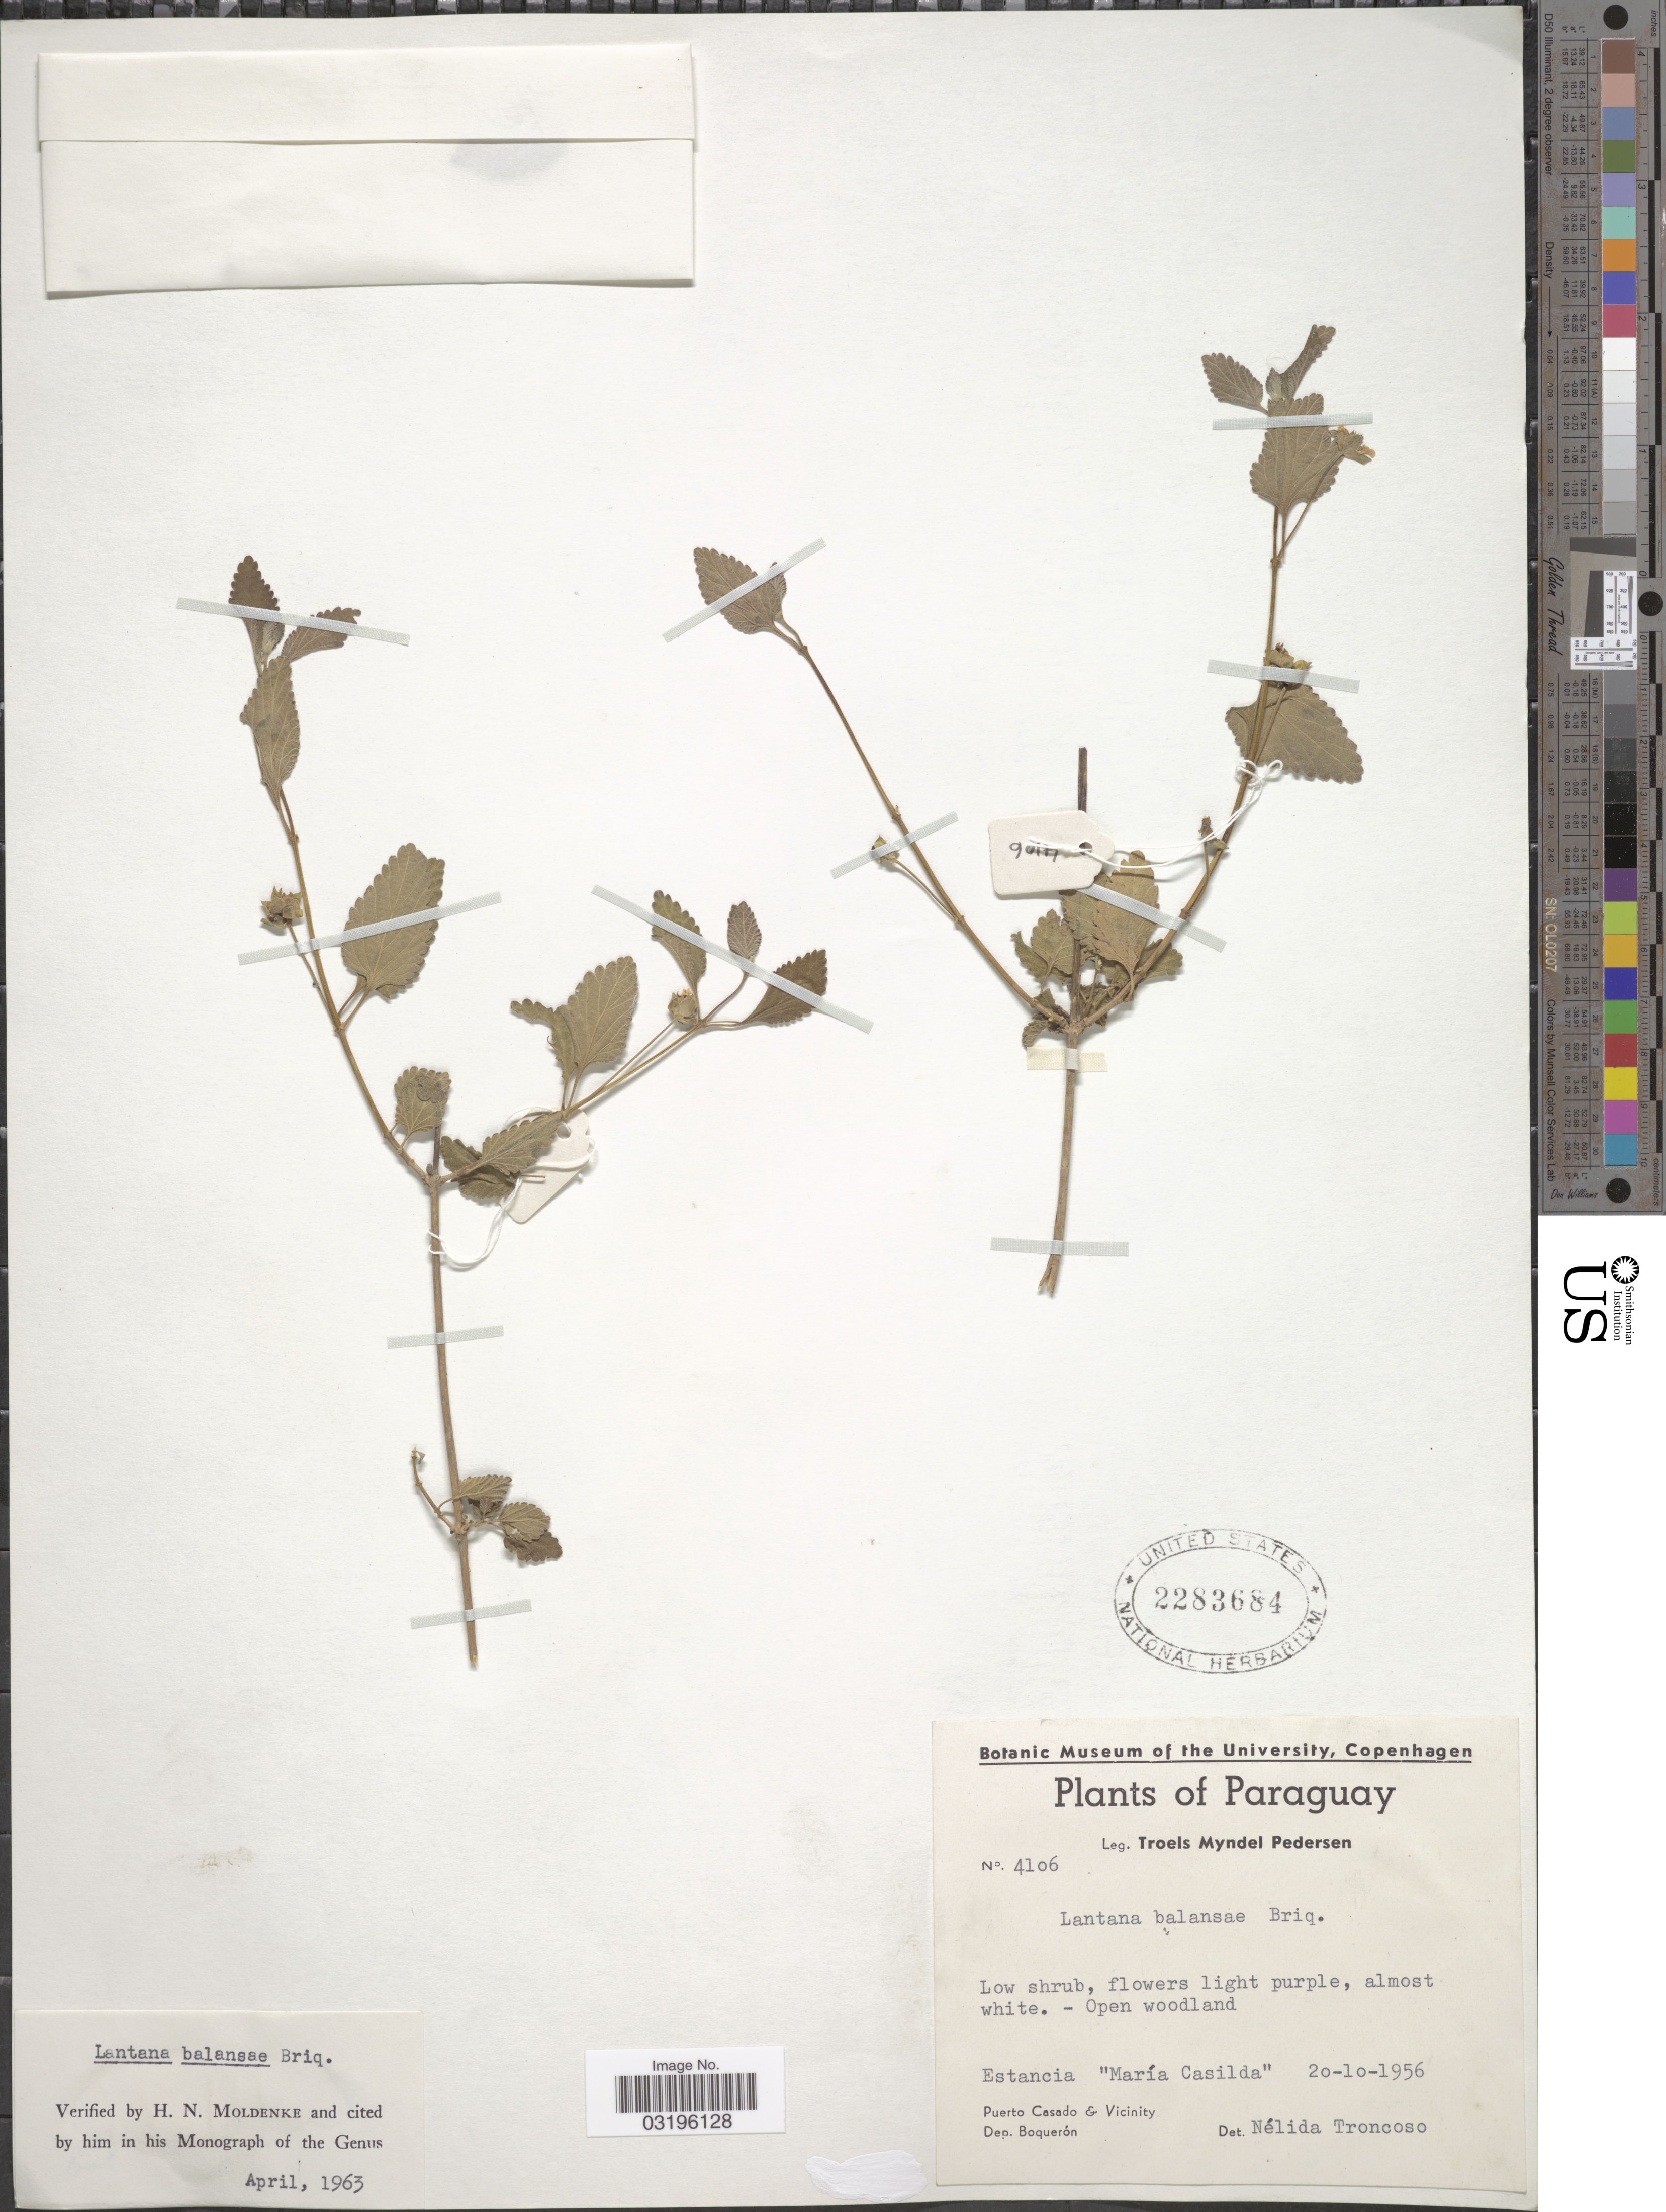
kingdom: Plantae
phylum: Tracheophyta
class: Magnoliopsida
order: Lamiales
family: Verbenaceae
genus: Lantana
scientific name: Lantana balansae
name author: Briq.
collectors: T. Pederson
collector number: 4106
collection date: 1956-10-20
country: Paraguay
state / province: Boqueron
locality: Estancia "María Casilda". Puerto Casado & vicinity. Dep. Boquerón.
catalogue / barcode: US 2283684